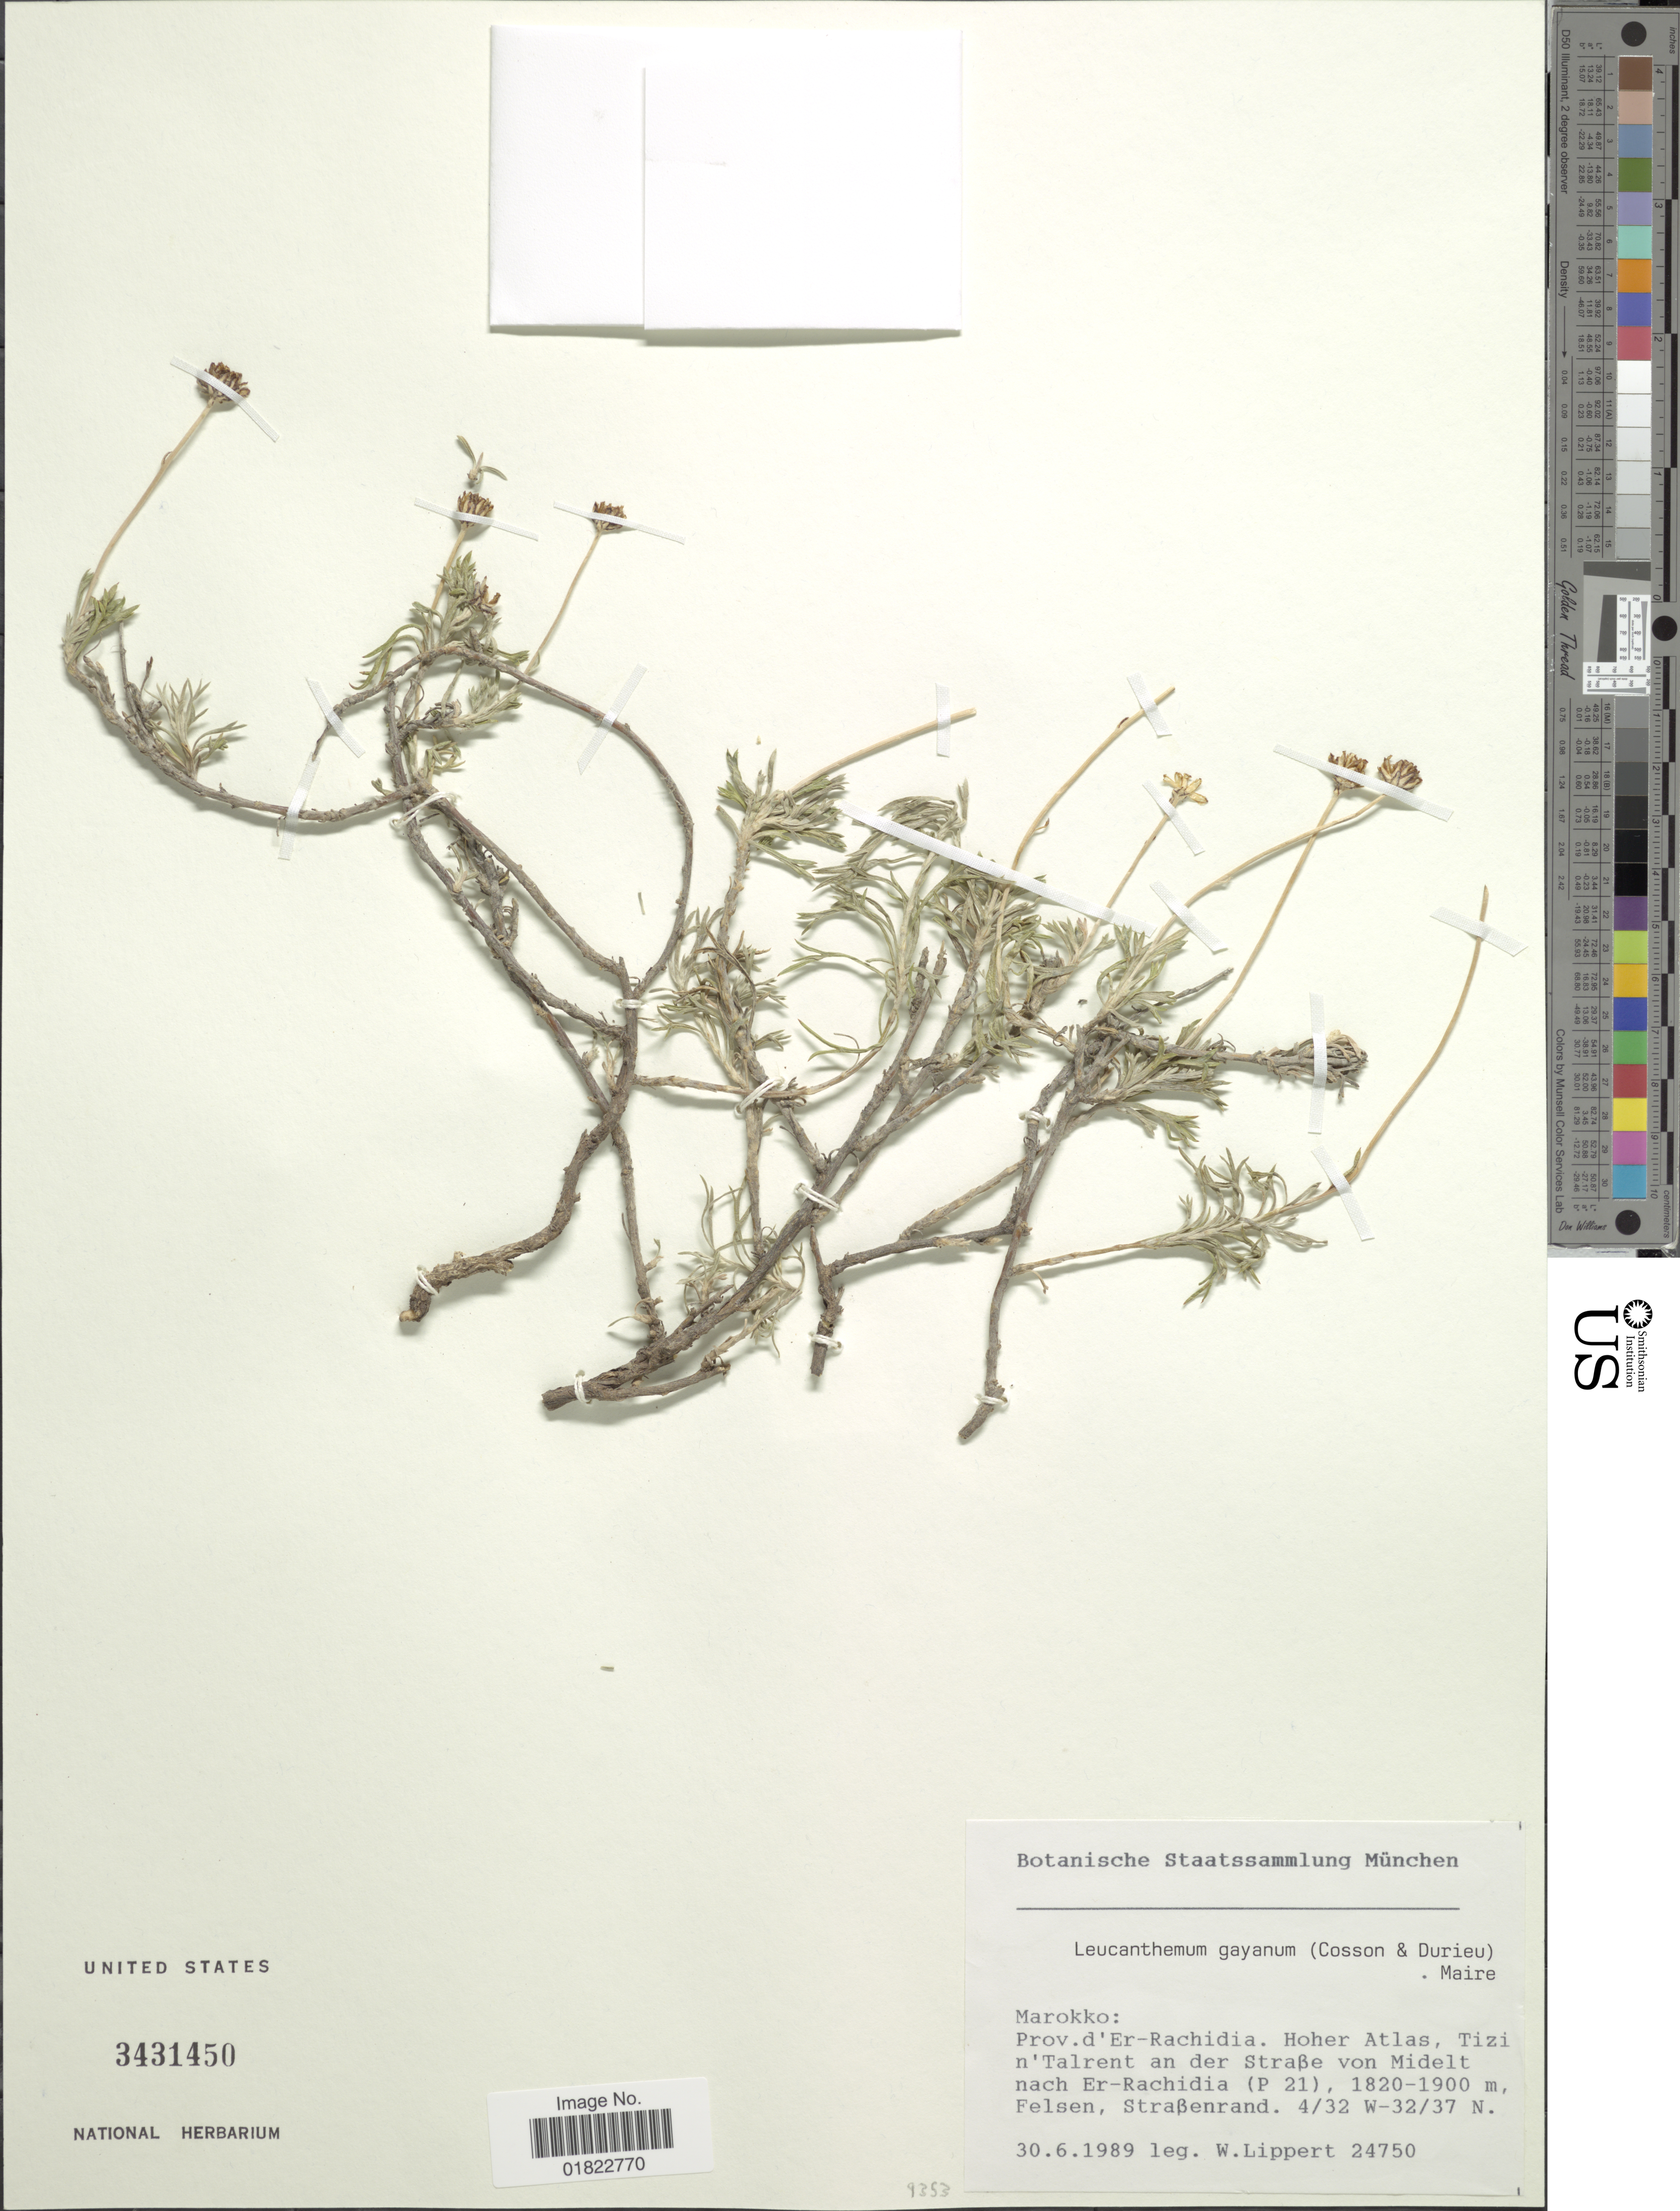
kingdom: Plantae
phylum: Tracheophyta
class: Magnoliopsida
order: Asterales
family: Asteraceae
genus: Leucanthemum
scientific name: Leucanthemum gayanum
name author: (Coss. & Durieu) Maire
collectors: W. Lippert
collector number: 24750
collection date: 1989-06-30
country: Morocco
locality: Prov. d' Er-Rachidia. Hoher Atlas, Tizi n'Talrent an der Strabe von Midelt nach Er- Rachidia (P 21).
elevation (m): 1820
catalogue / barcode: US 3431450